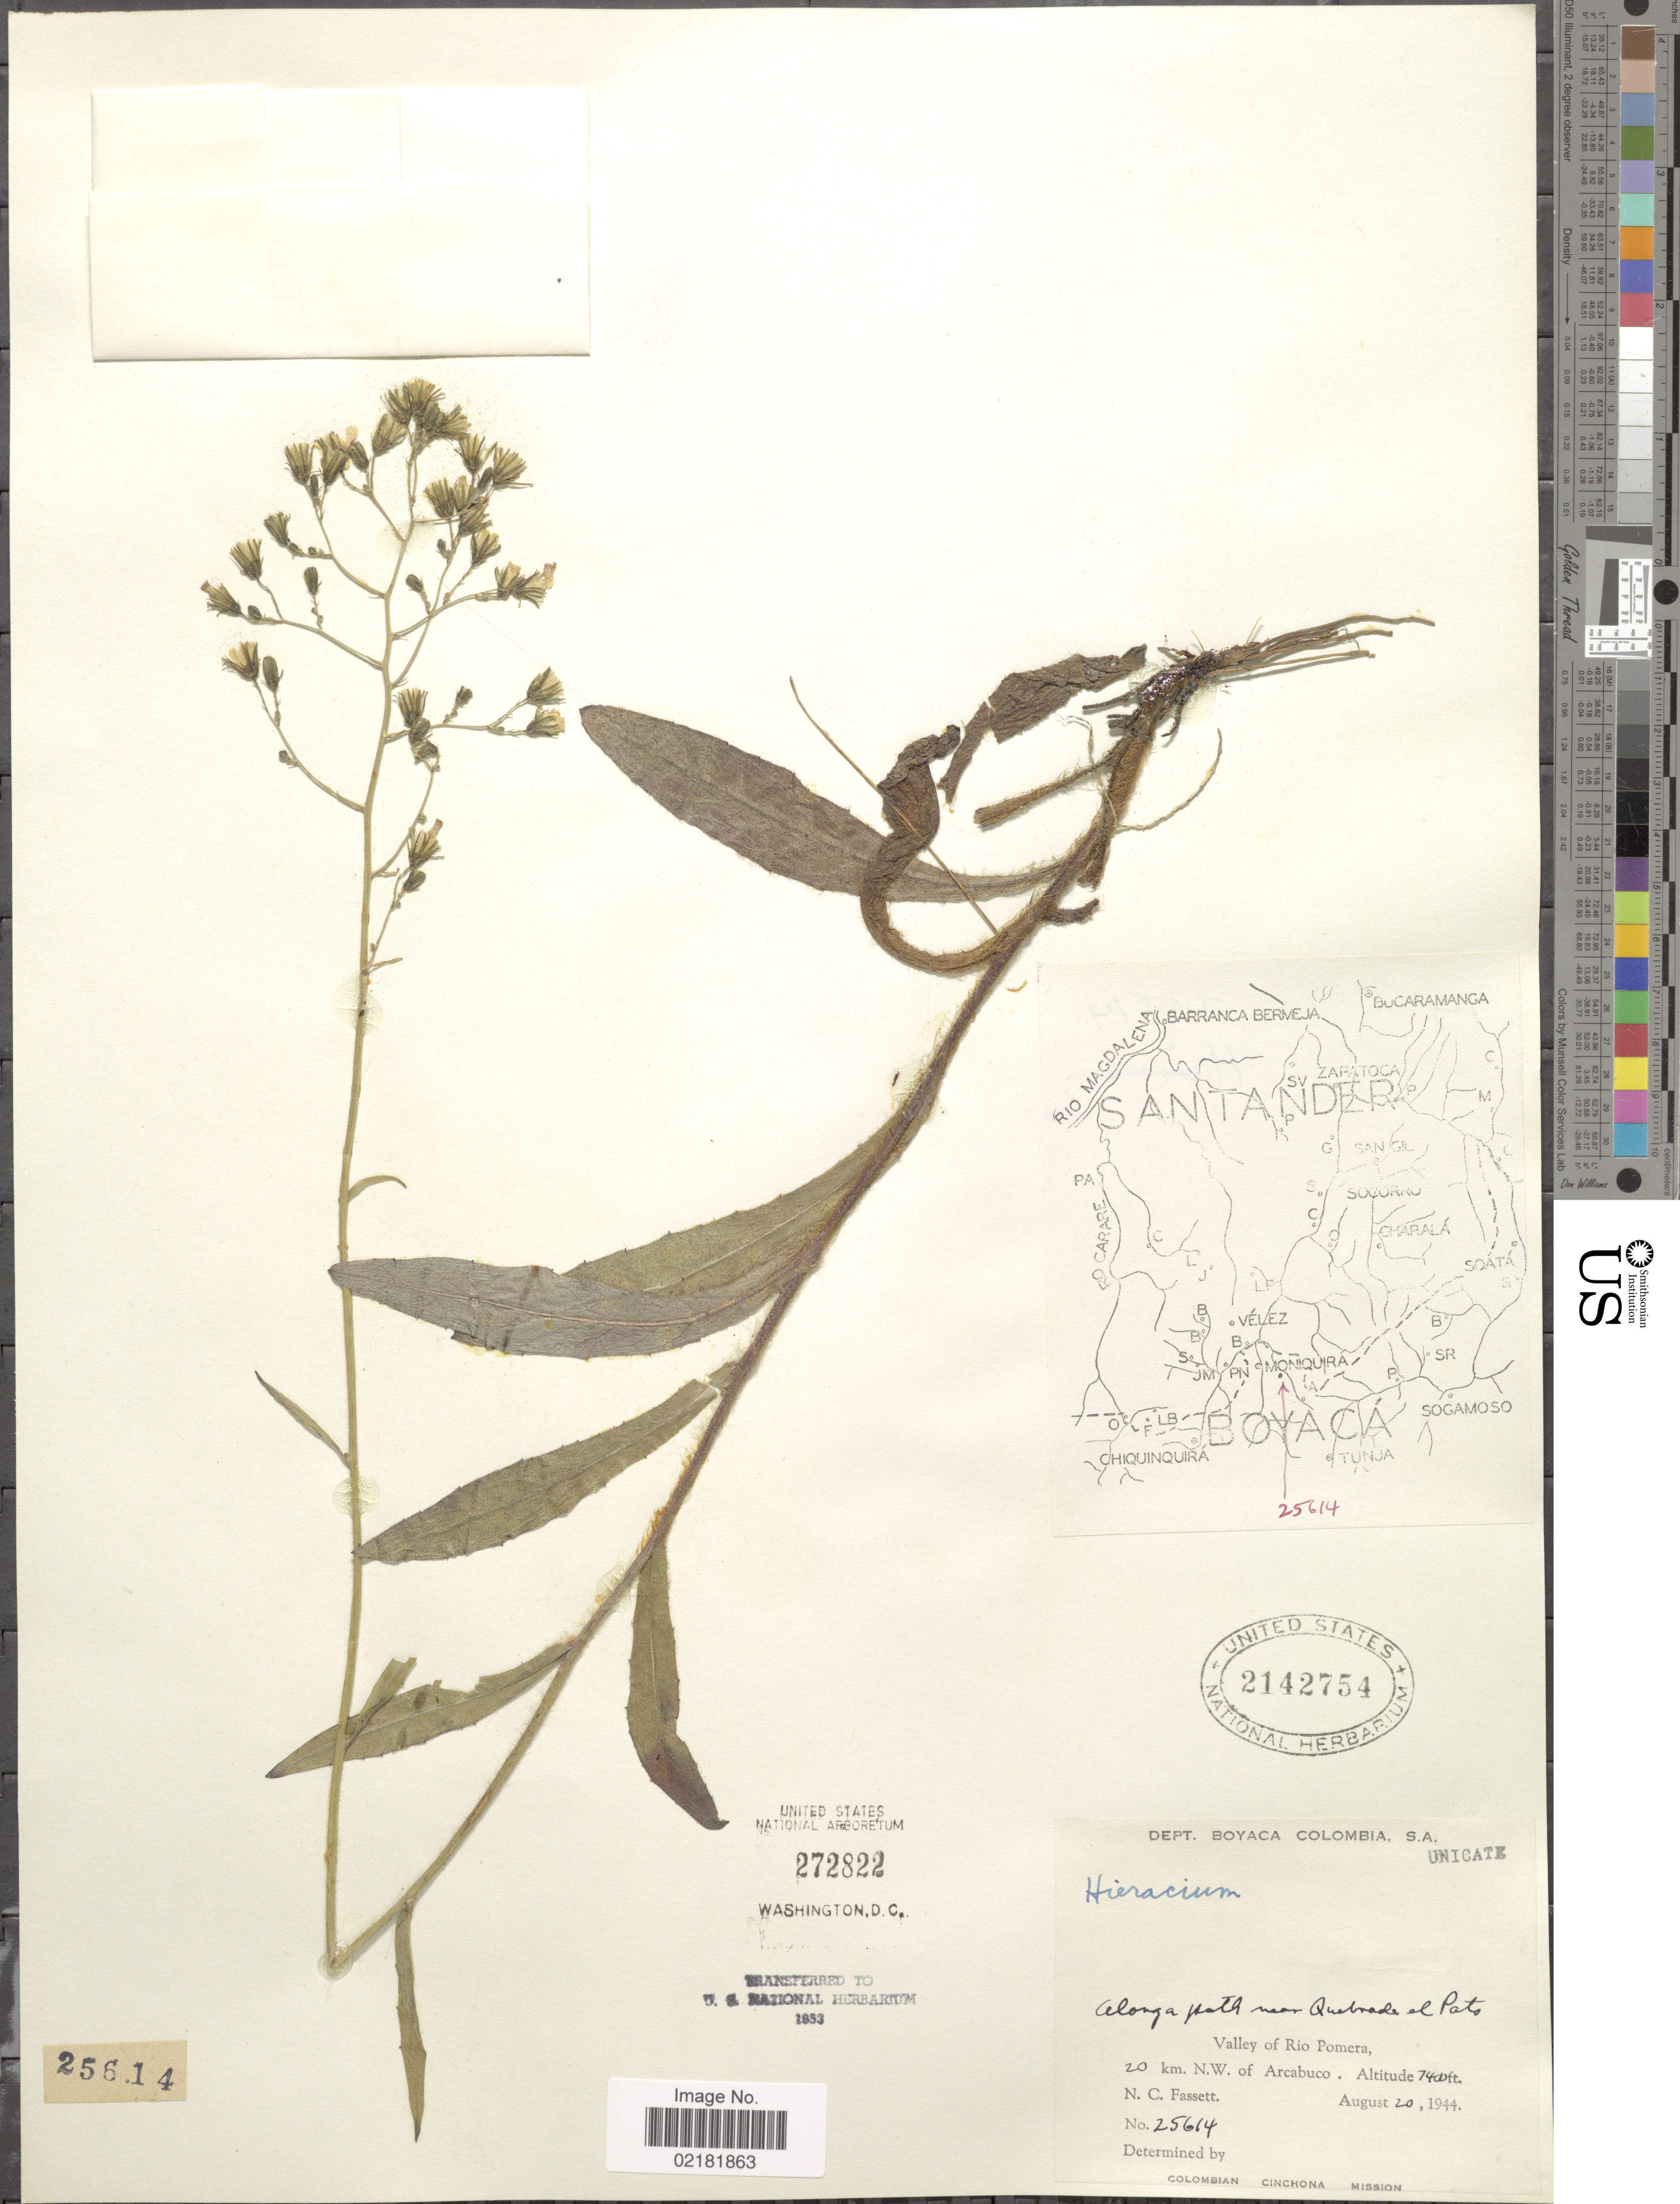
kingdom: Plantae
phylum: Tracheophyta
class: Magnoliopsida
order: Asterales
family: Asteraceae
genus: Hieracium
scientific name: Hieracium repandulare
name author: Druce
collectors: N. C. Fassett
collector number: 25614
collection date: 1944-08-20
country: Colombia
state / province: Boyacá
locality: S.A., Valley of Rio Pomera, 20 km. N.W. of Arcabuco, along a path near Quebrada el Pato.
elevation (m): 2256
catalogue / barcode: US 2142754